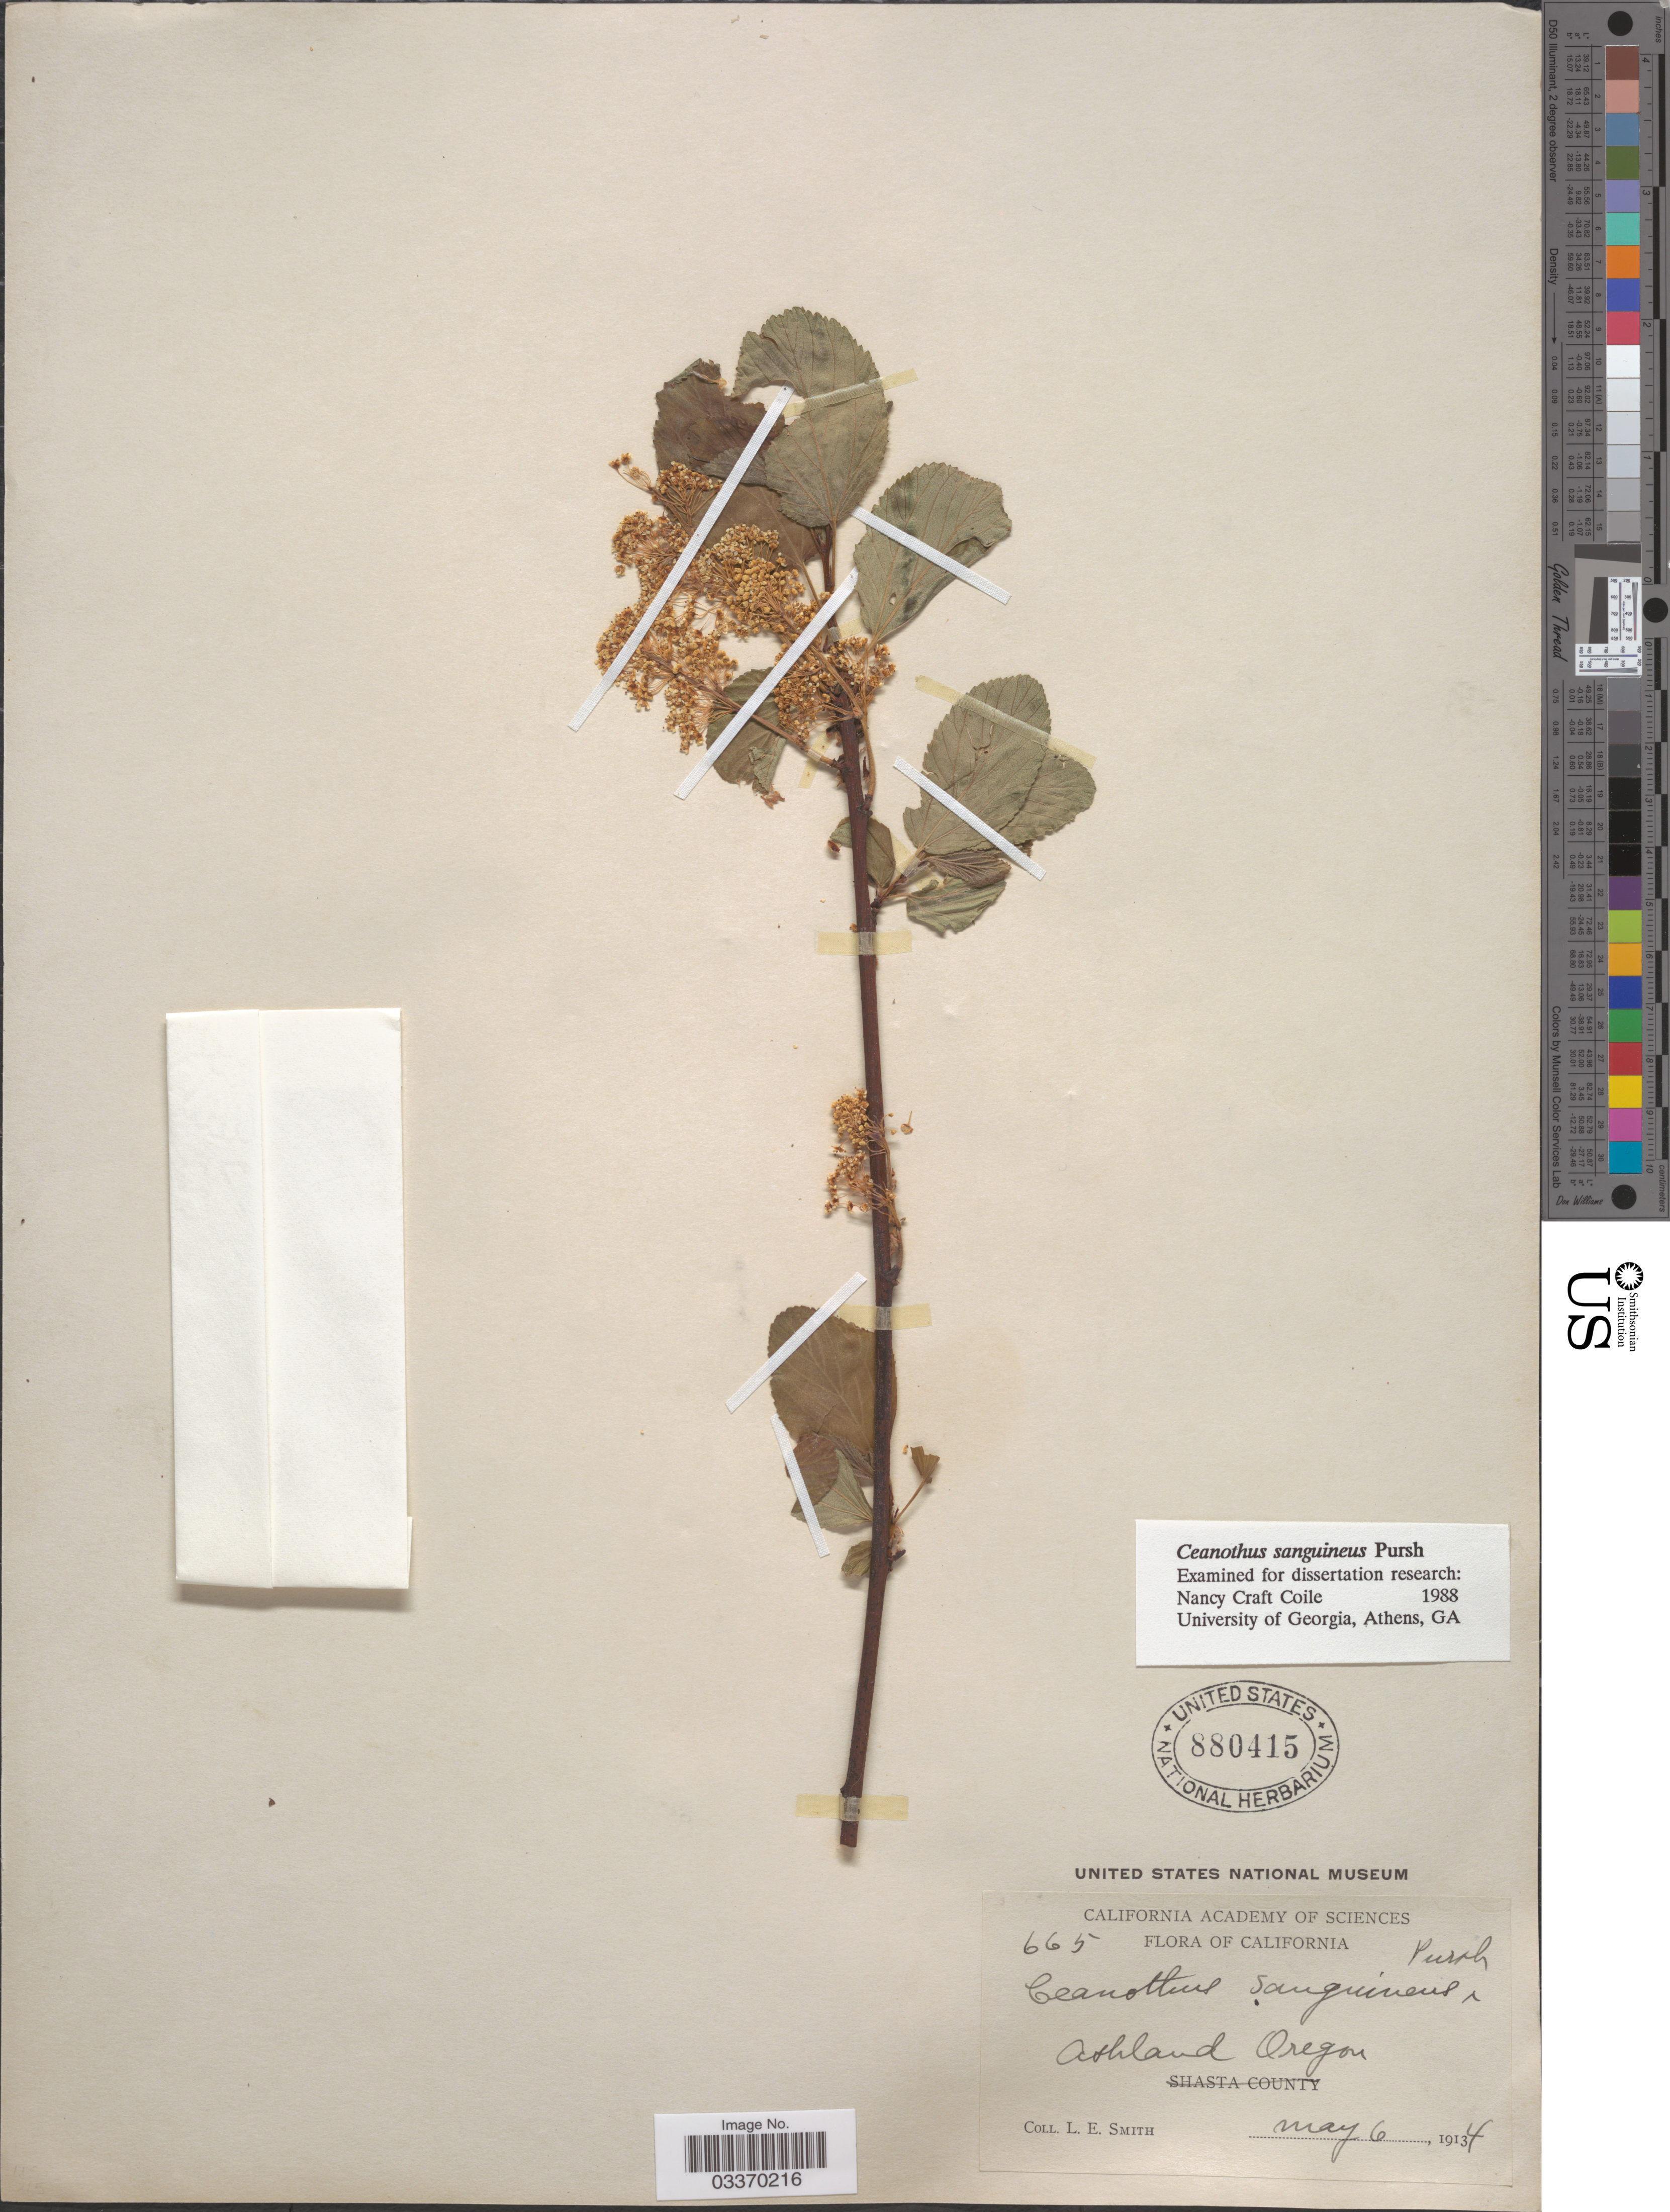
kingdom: Plantae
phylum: Tracheophyta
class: Magnoliopsida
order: Rosales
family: Rhamnaceae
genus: Ceanothus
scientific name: Ceanothus sanguineus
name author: Pursh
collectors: L. E. Smith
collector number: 665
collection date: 1914-05-06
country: United States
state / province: California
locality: Ashland.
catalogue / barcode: US 880415